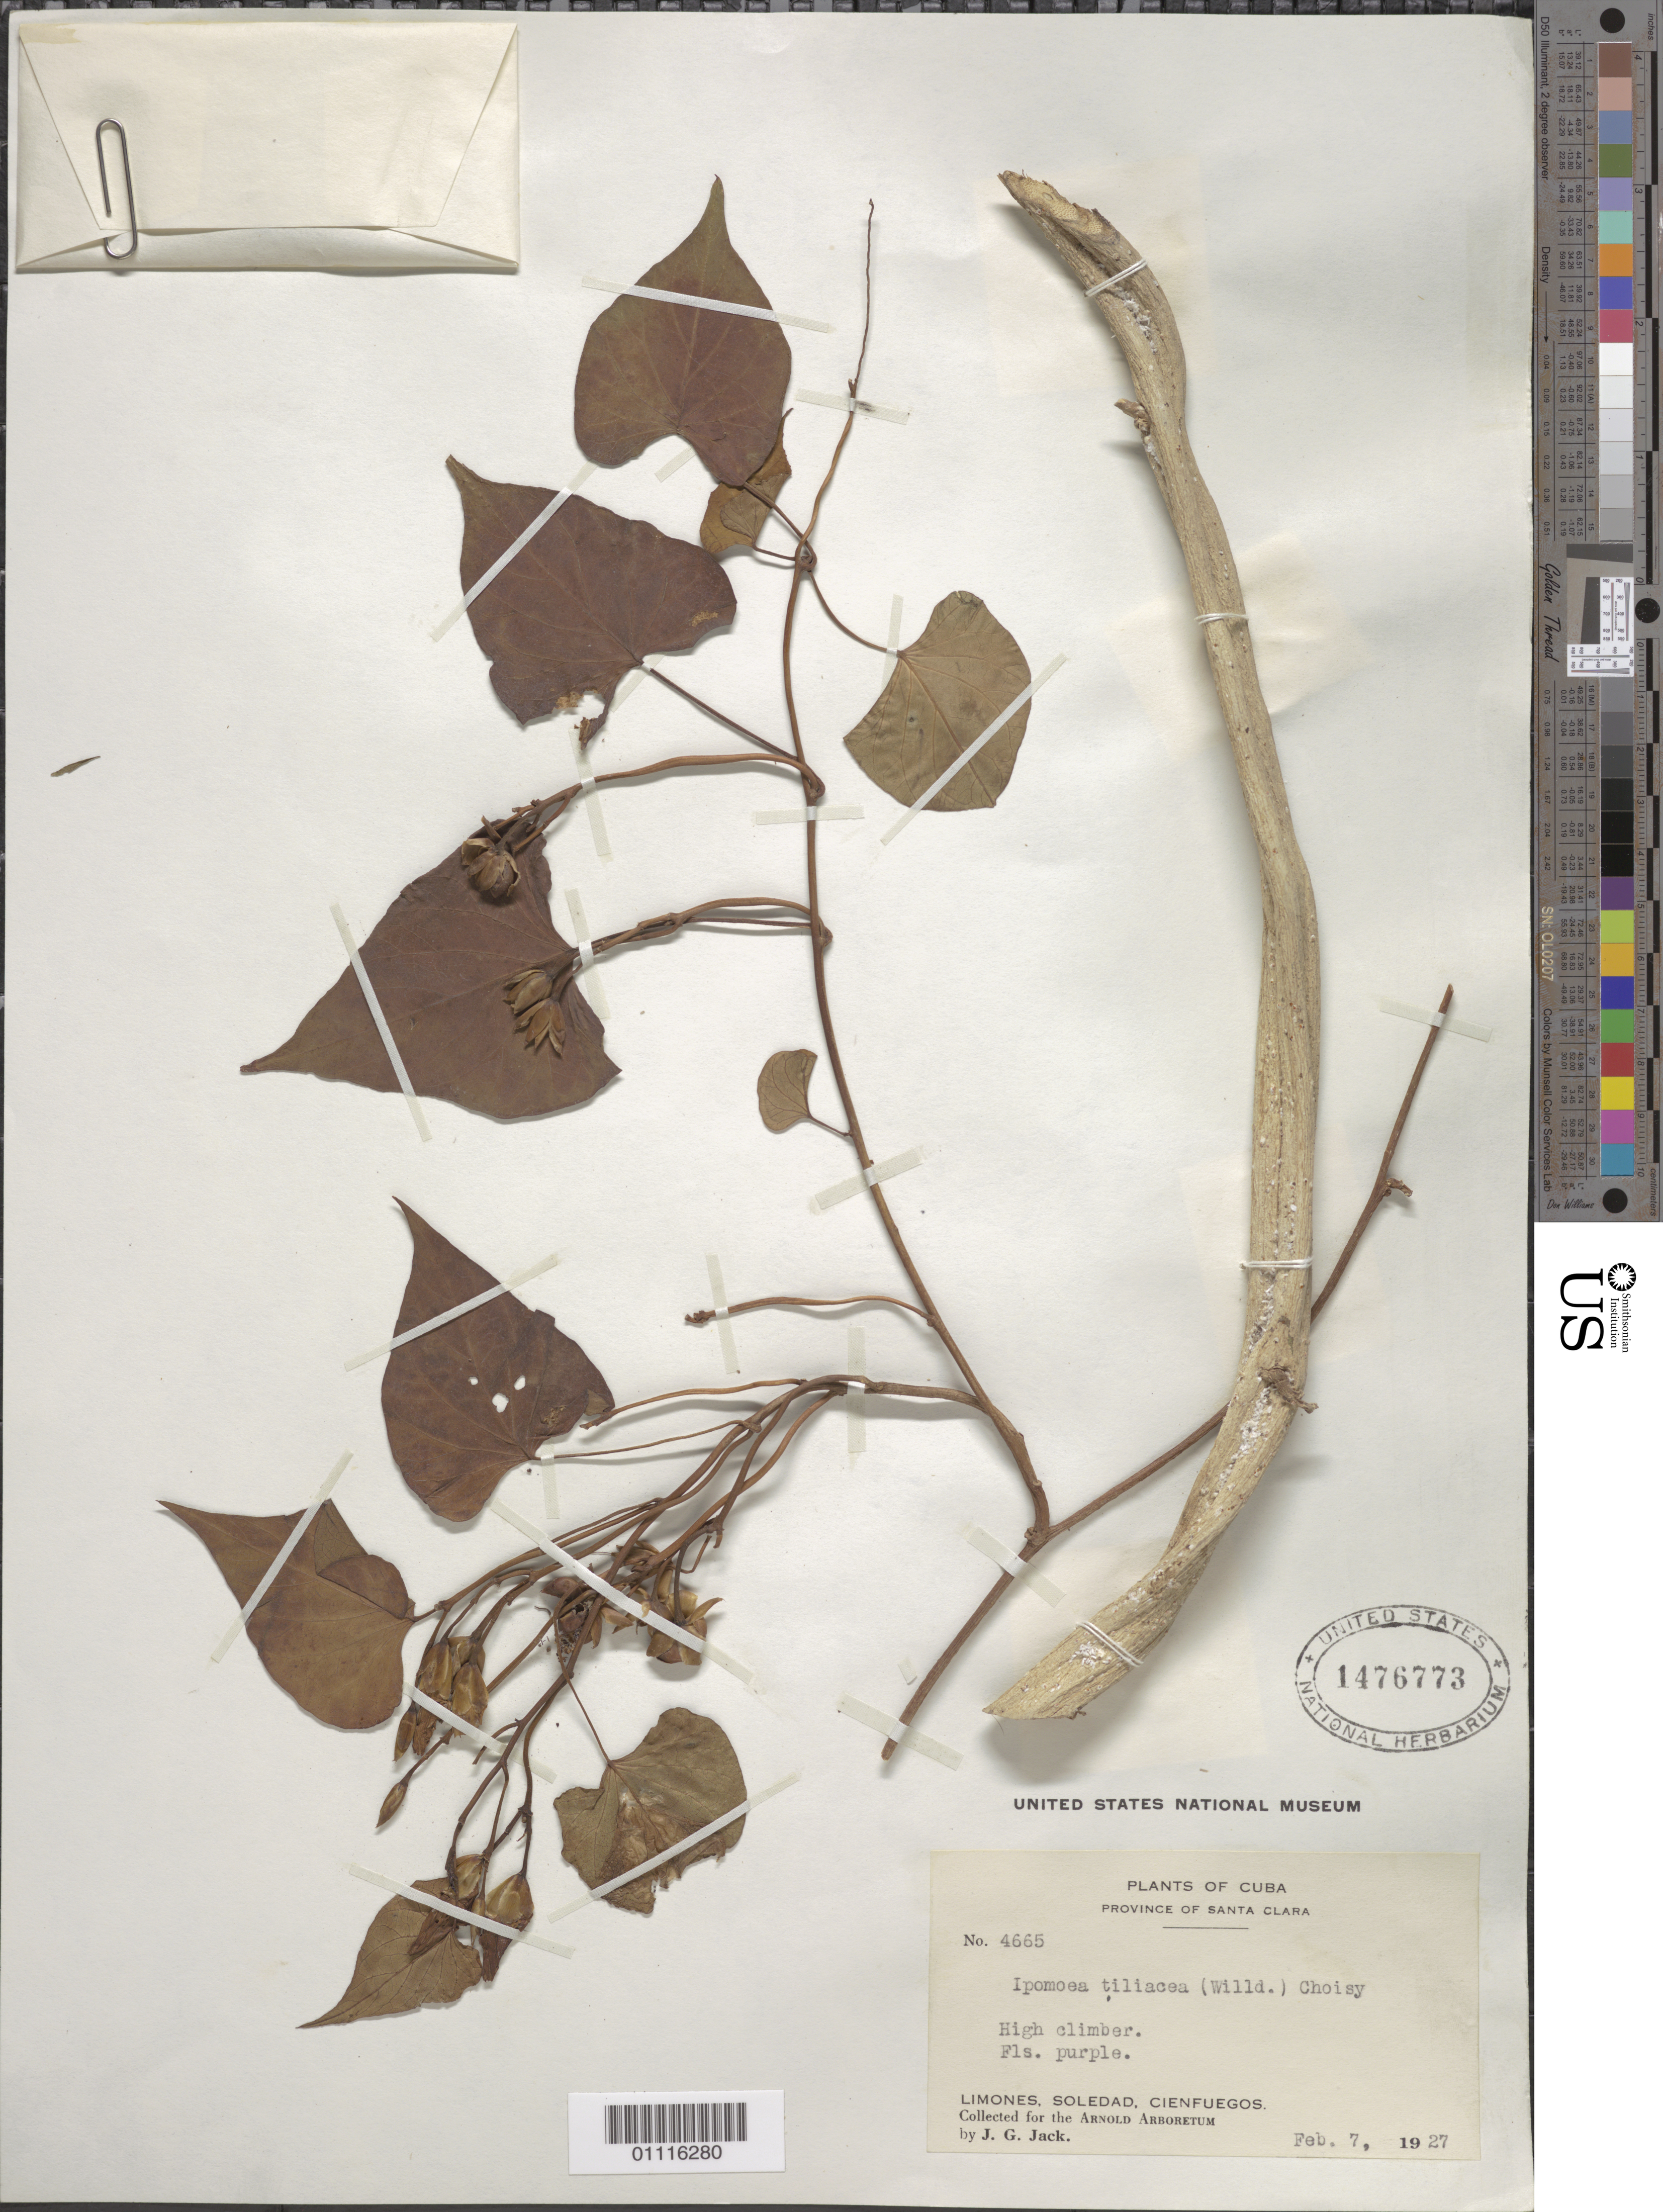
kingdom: Plantae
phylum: Tracheophyta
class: Magnoliopsida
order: Solanales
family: Convolvulaceae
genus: Ipomoea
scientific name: Ipomoea tiliacea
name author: (Willd.) Choisy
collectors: J. G. Jack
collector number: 4665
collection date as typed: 07 Feb 1927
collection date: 1927-02-07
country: Cuba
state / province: Cienfuegos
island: Cuba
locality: Limones, Soledad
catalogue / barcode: US 1476773